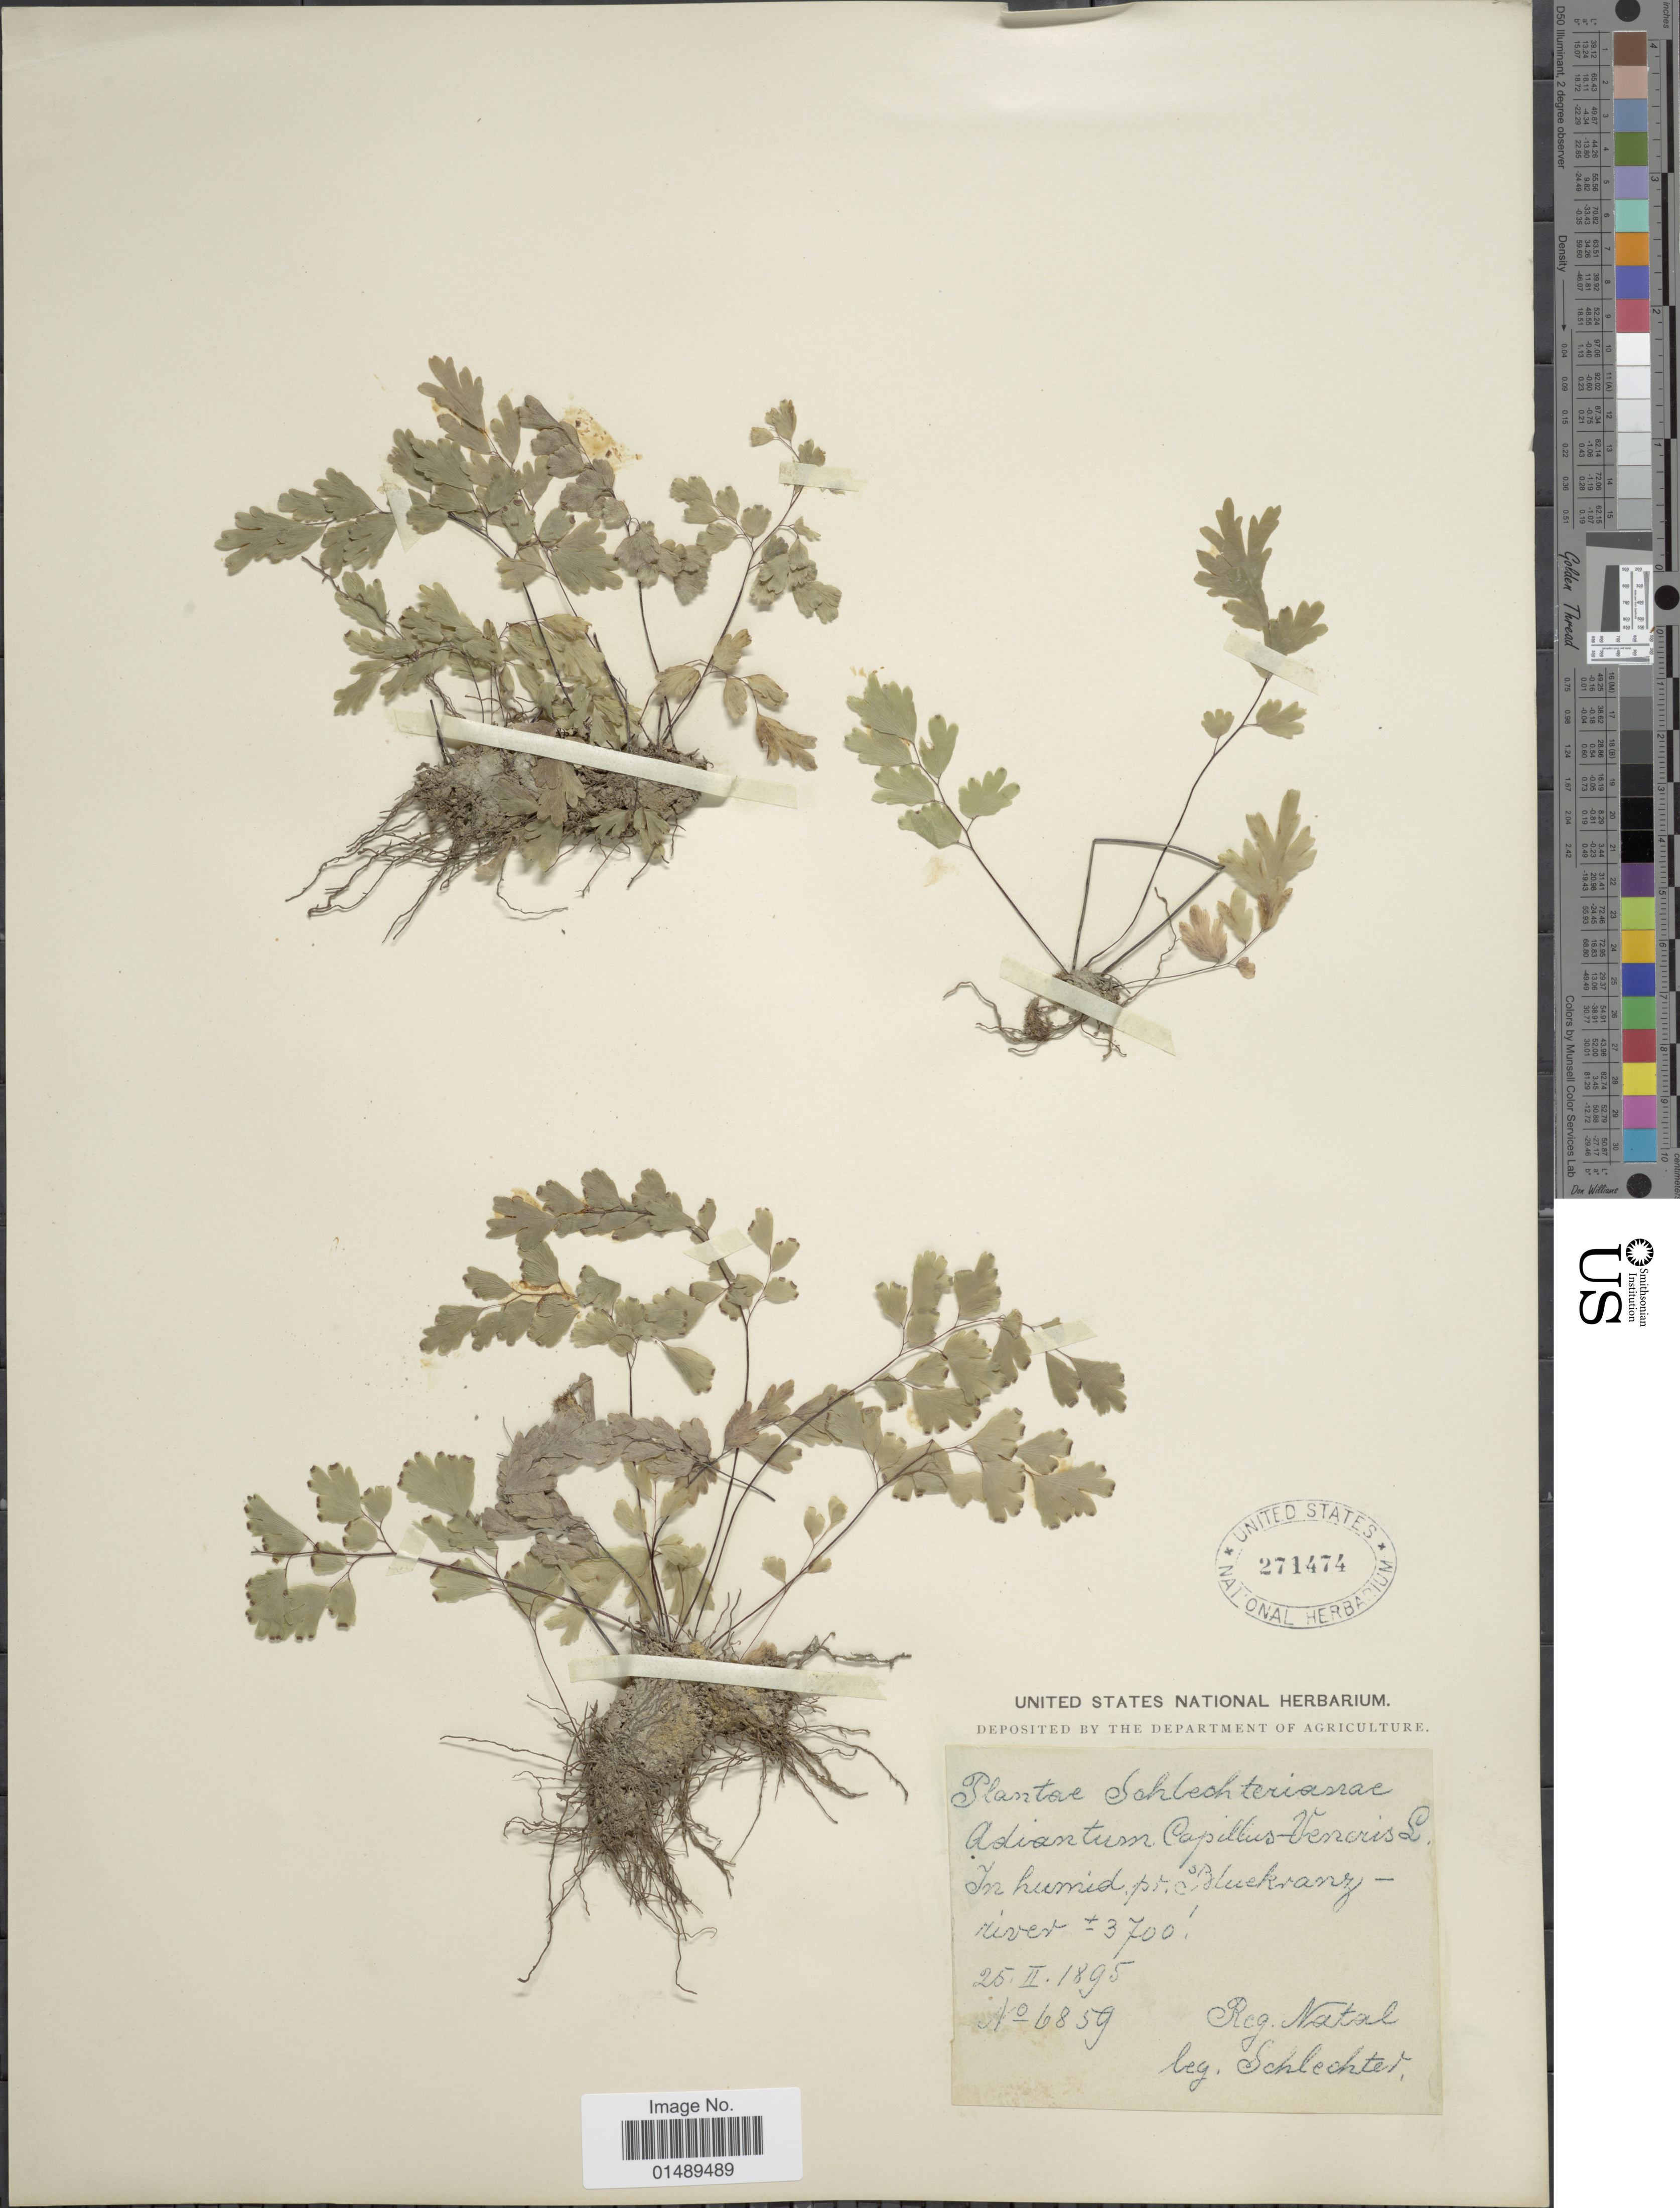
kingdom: Plantae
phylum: Tracheophyta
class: Polypodiopsida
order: Polypodiales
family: Pteridaceae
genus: Adiantum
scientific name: Adiantum capillus-veneris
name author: L.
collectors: Schlechter, --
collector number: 6859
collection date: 1895-02-25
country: South Africa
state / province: KwaZulu-Natal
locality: In humid, pr. Bluekranz-river, Natal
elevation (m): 1128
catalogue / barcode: US 271474